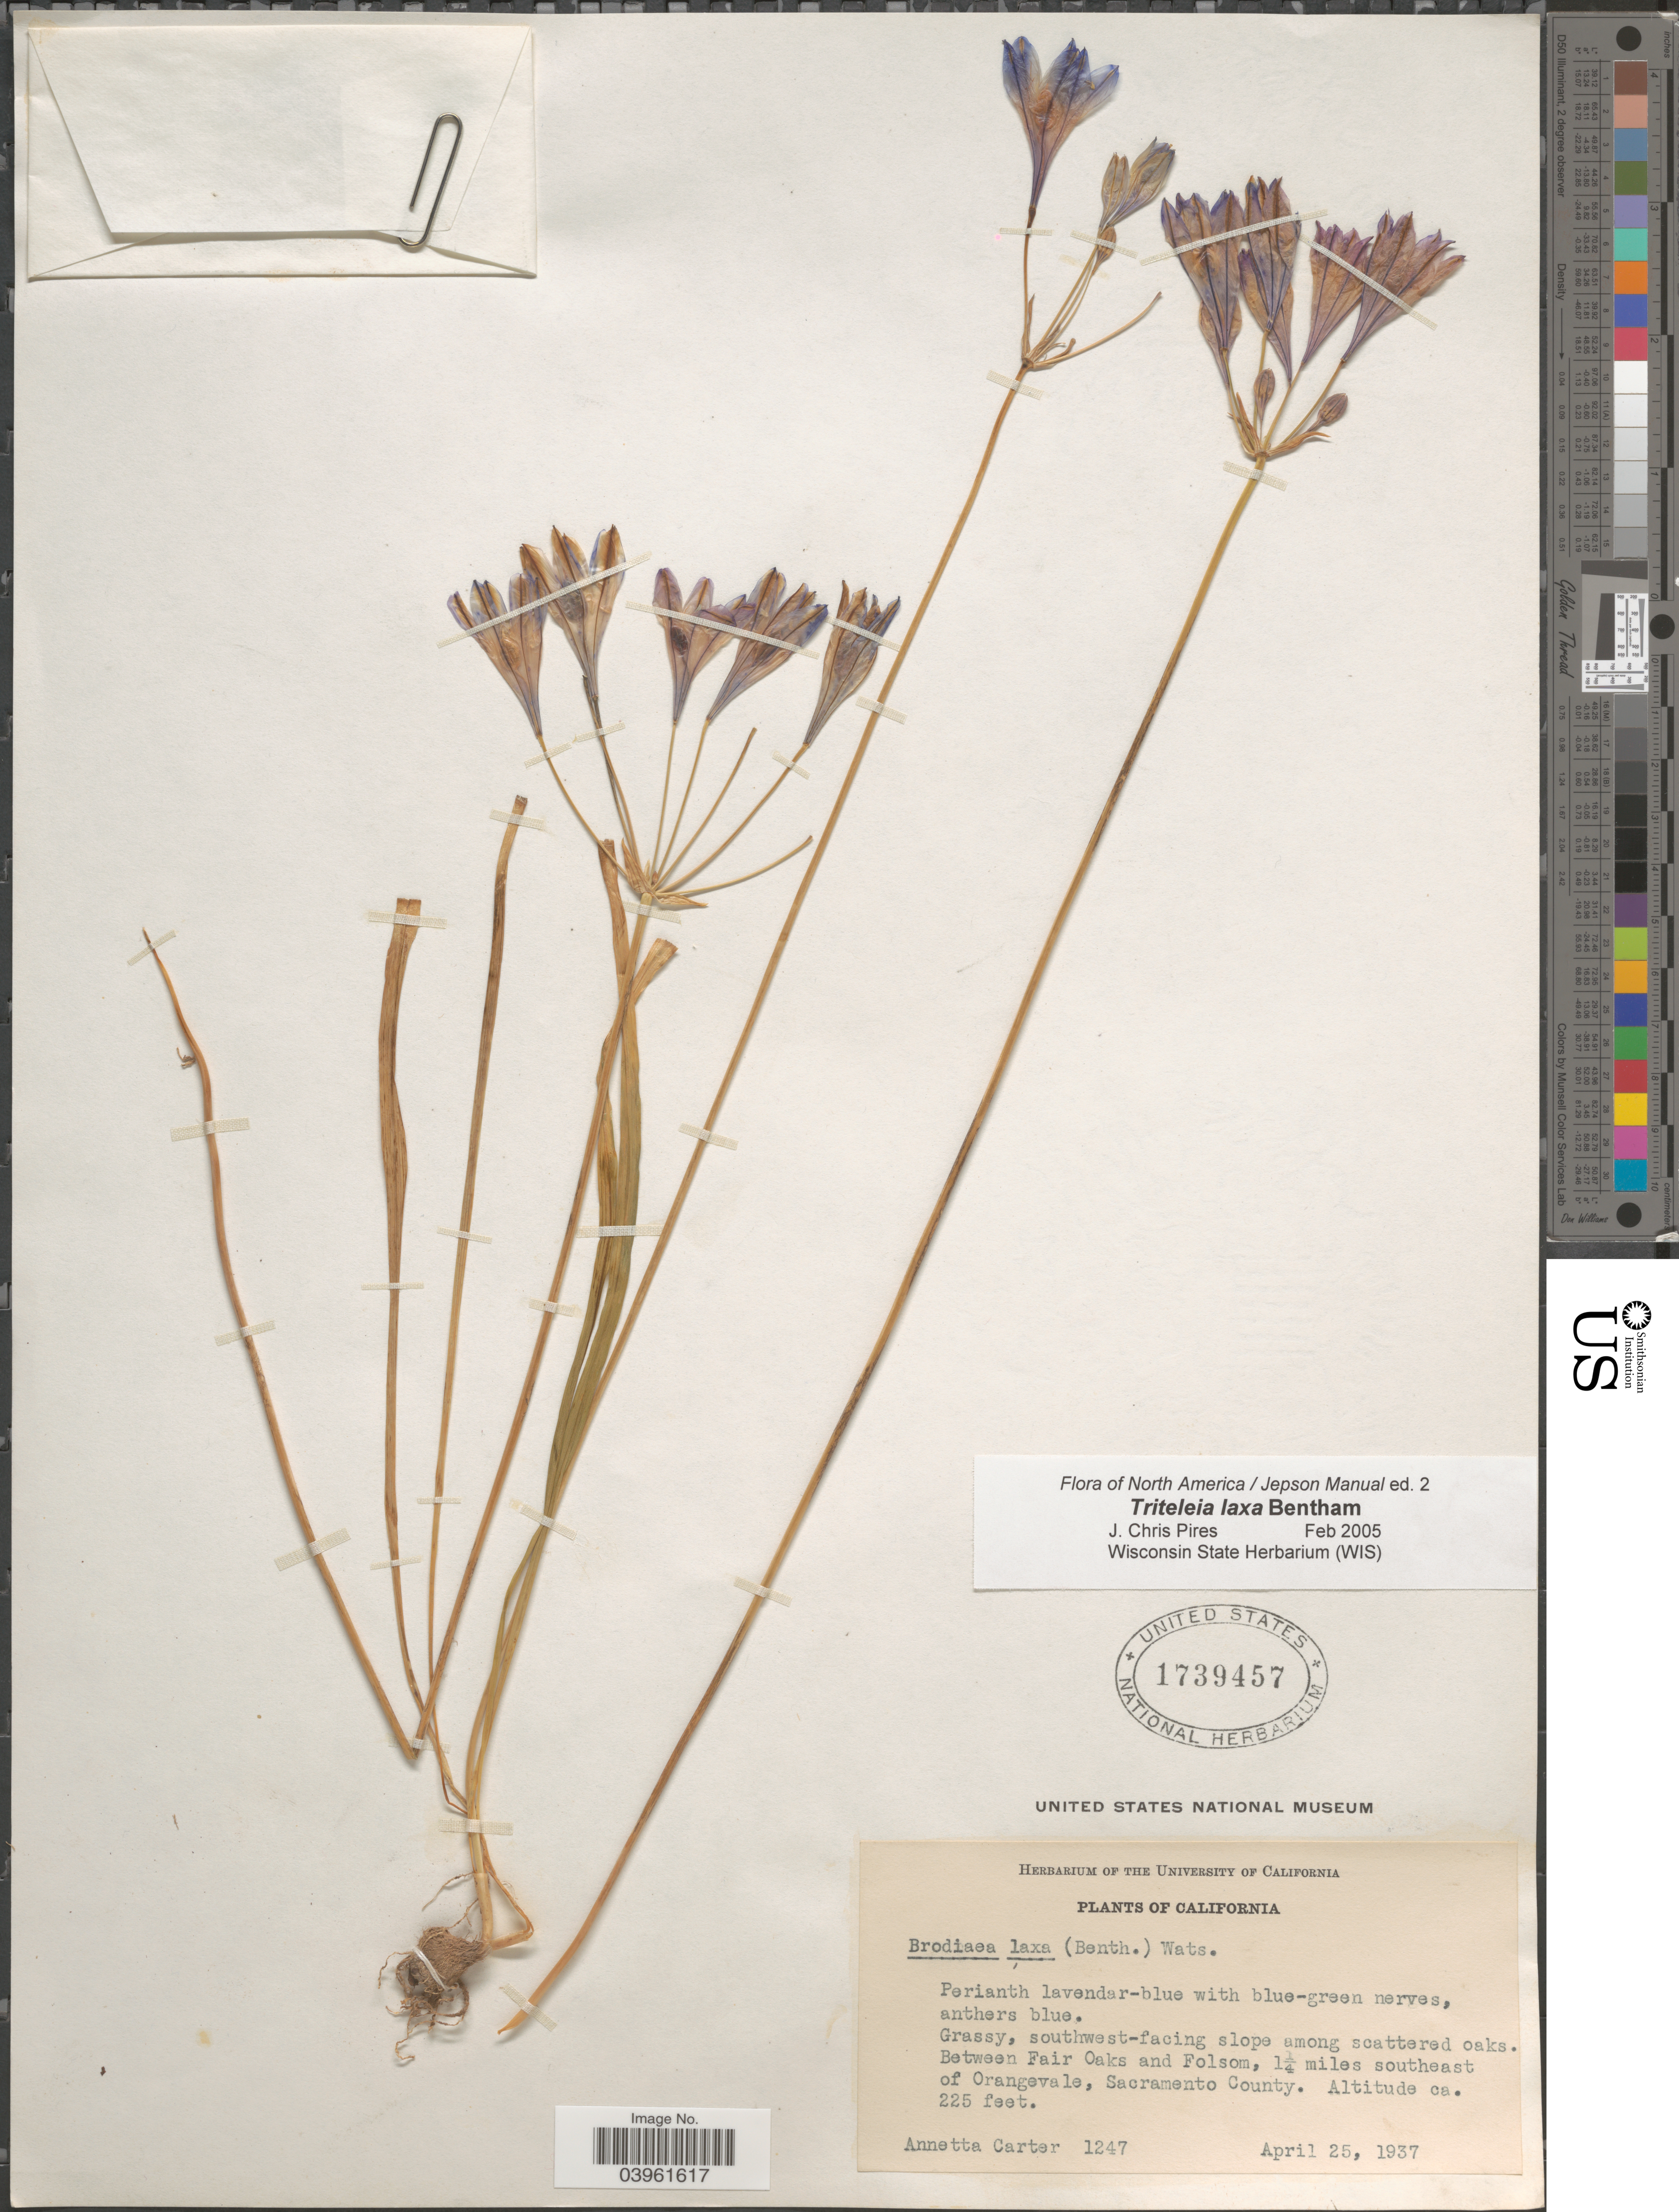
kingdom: Plantae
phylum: Tracheophyta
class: Liliopsida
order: Asparagales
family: Asparagaceae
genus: Triteleia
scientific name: Triteleia laxa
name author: Benth.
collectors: A. Carter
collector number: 1247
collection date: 1937-04-25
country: United States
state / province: California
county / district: Sacramento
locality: Grassy, southwest-facing slope among scattered oaks. Between Fair Oaks and Folsom, 1¼ miles southeast of Orangevale, Sacramento County.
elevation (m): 69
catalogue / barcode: US 1739457